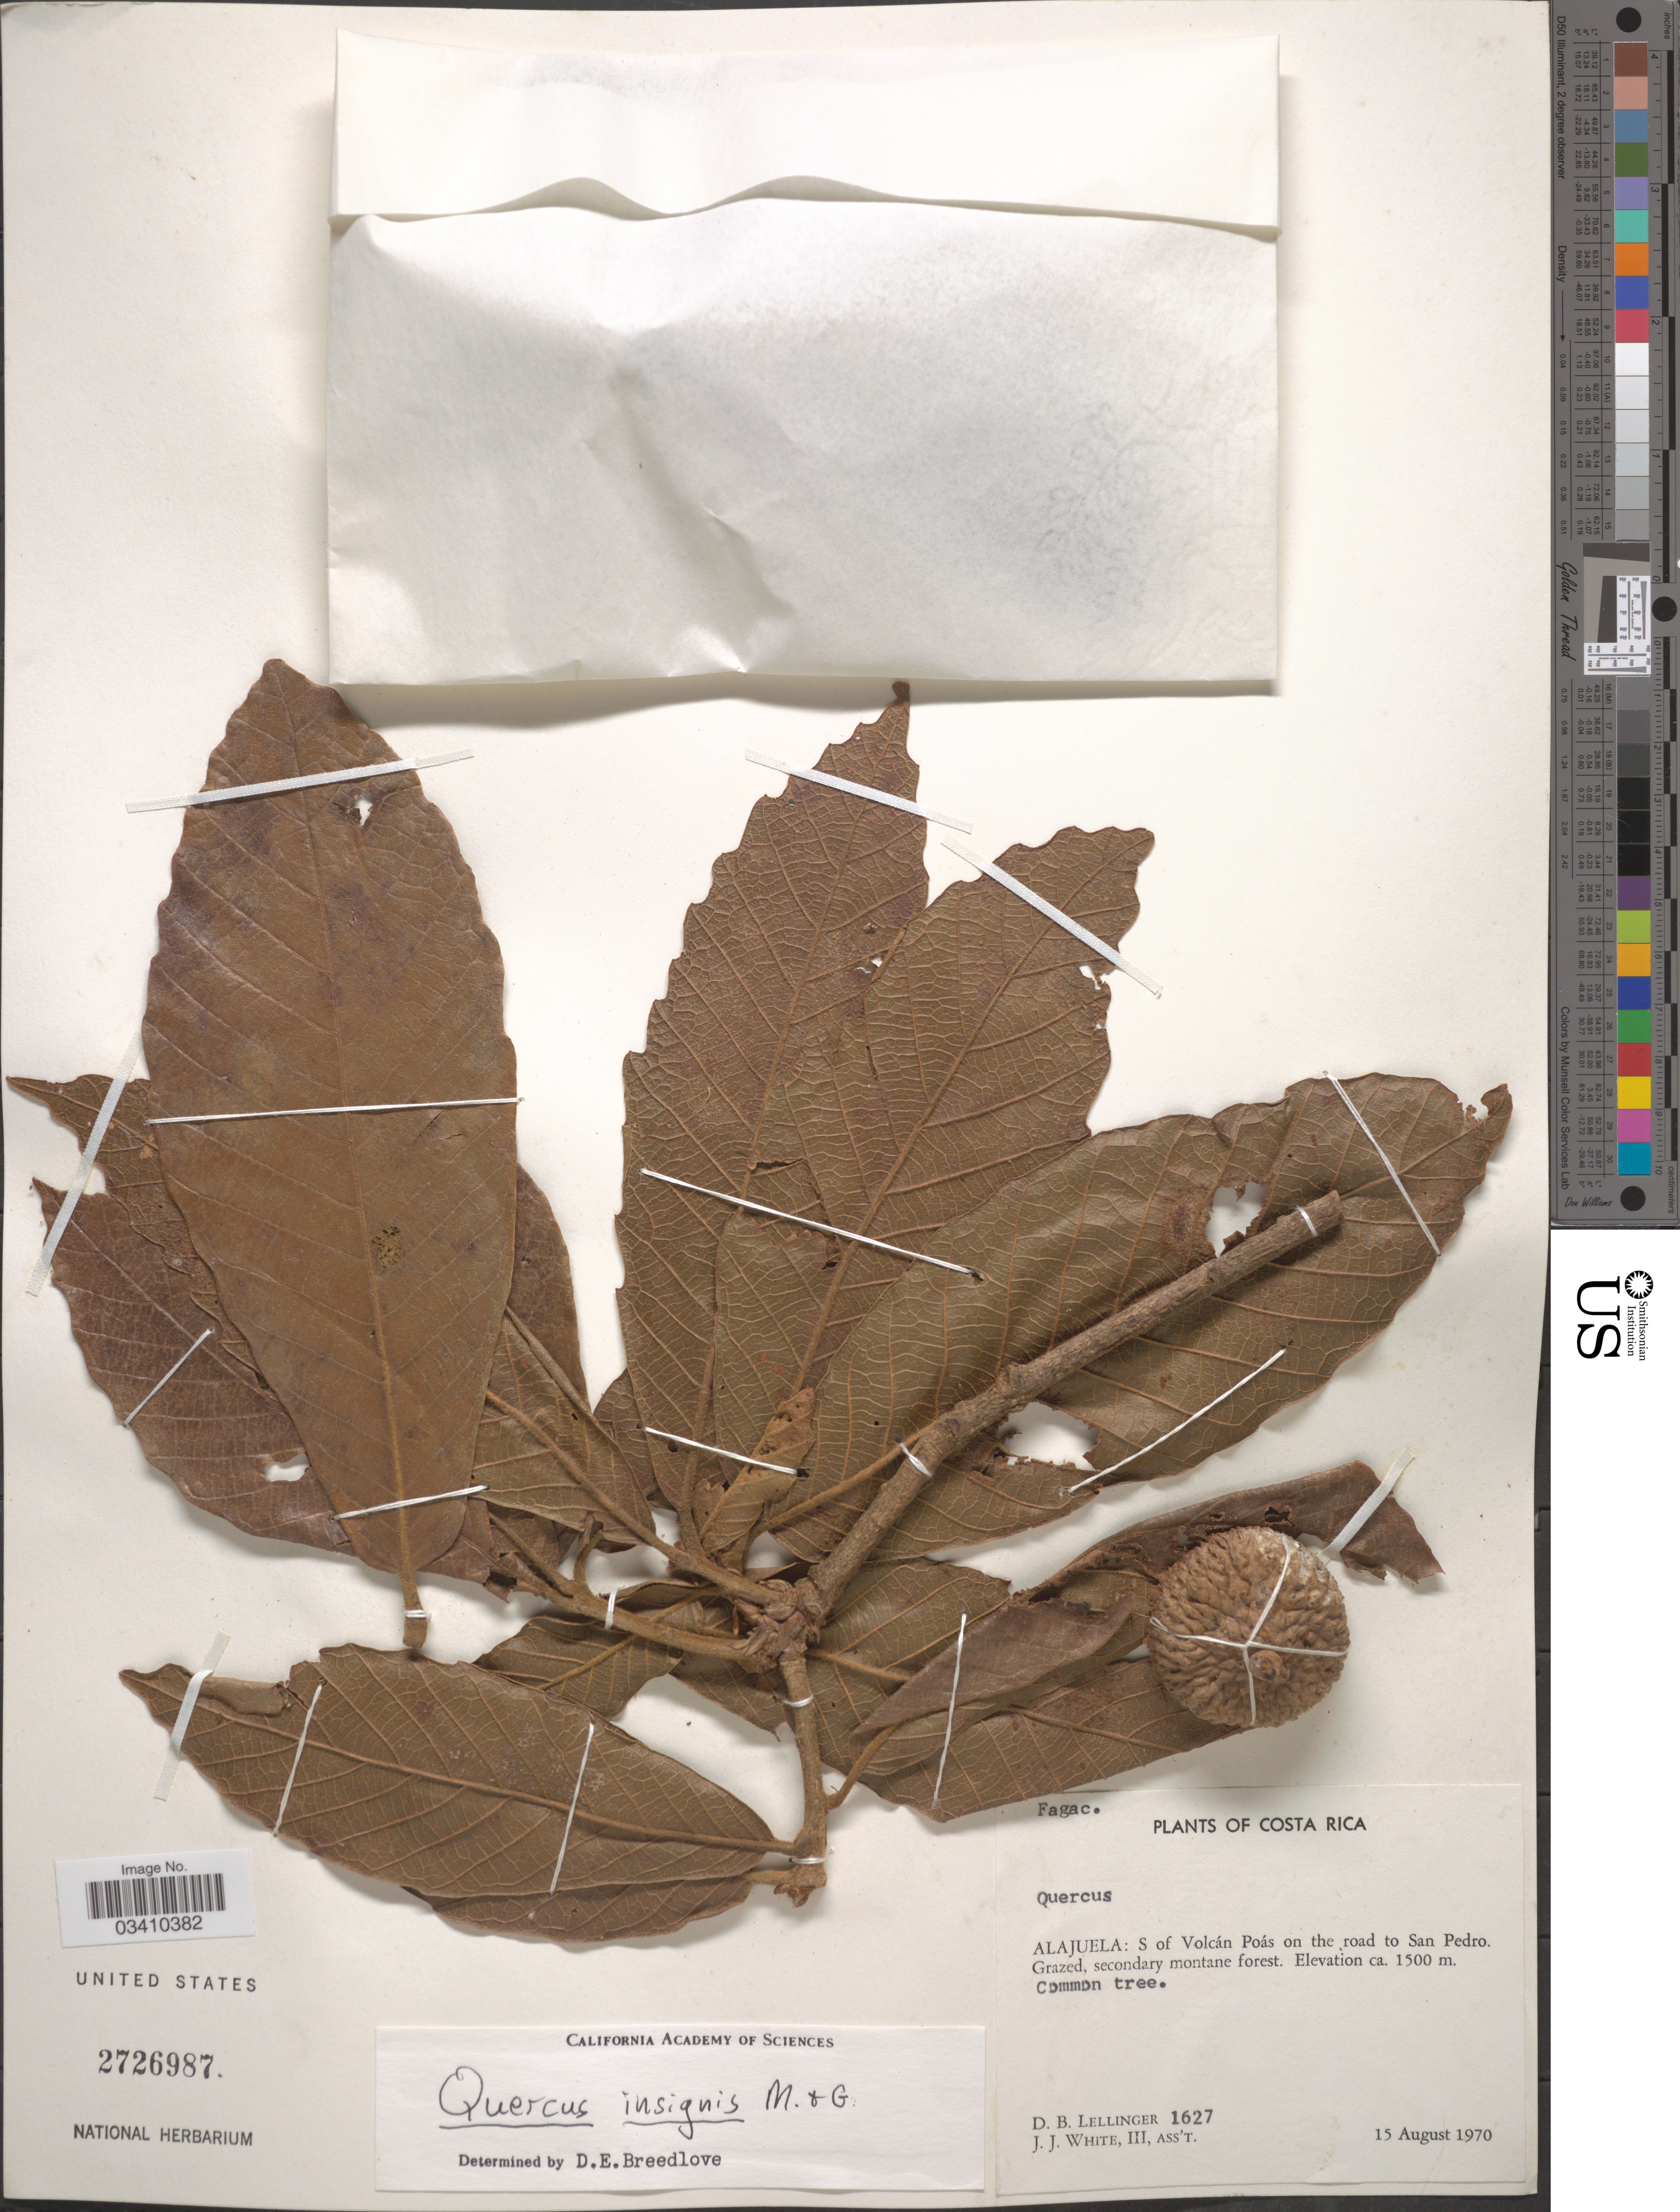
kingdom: Plantae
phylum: Tracheophyta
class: Magnoliopsida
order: Fagales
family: Fagaceae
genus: Quercus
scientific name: Quercus insignis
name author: M. Martens & Galeotti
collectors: D. B. Lellinger & J. J. White III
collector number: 1627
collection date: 1970-08-15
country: Costa Rica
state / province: Alajuela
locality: S of Volcán Poás on the road to San Pedro.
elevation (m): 1500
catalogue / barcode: US 2726987